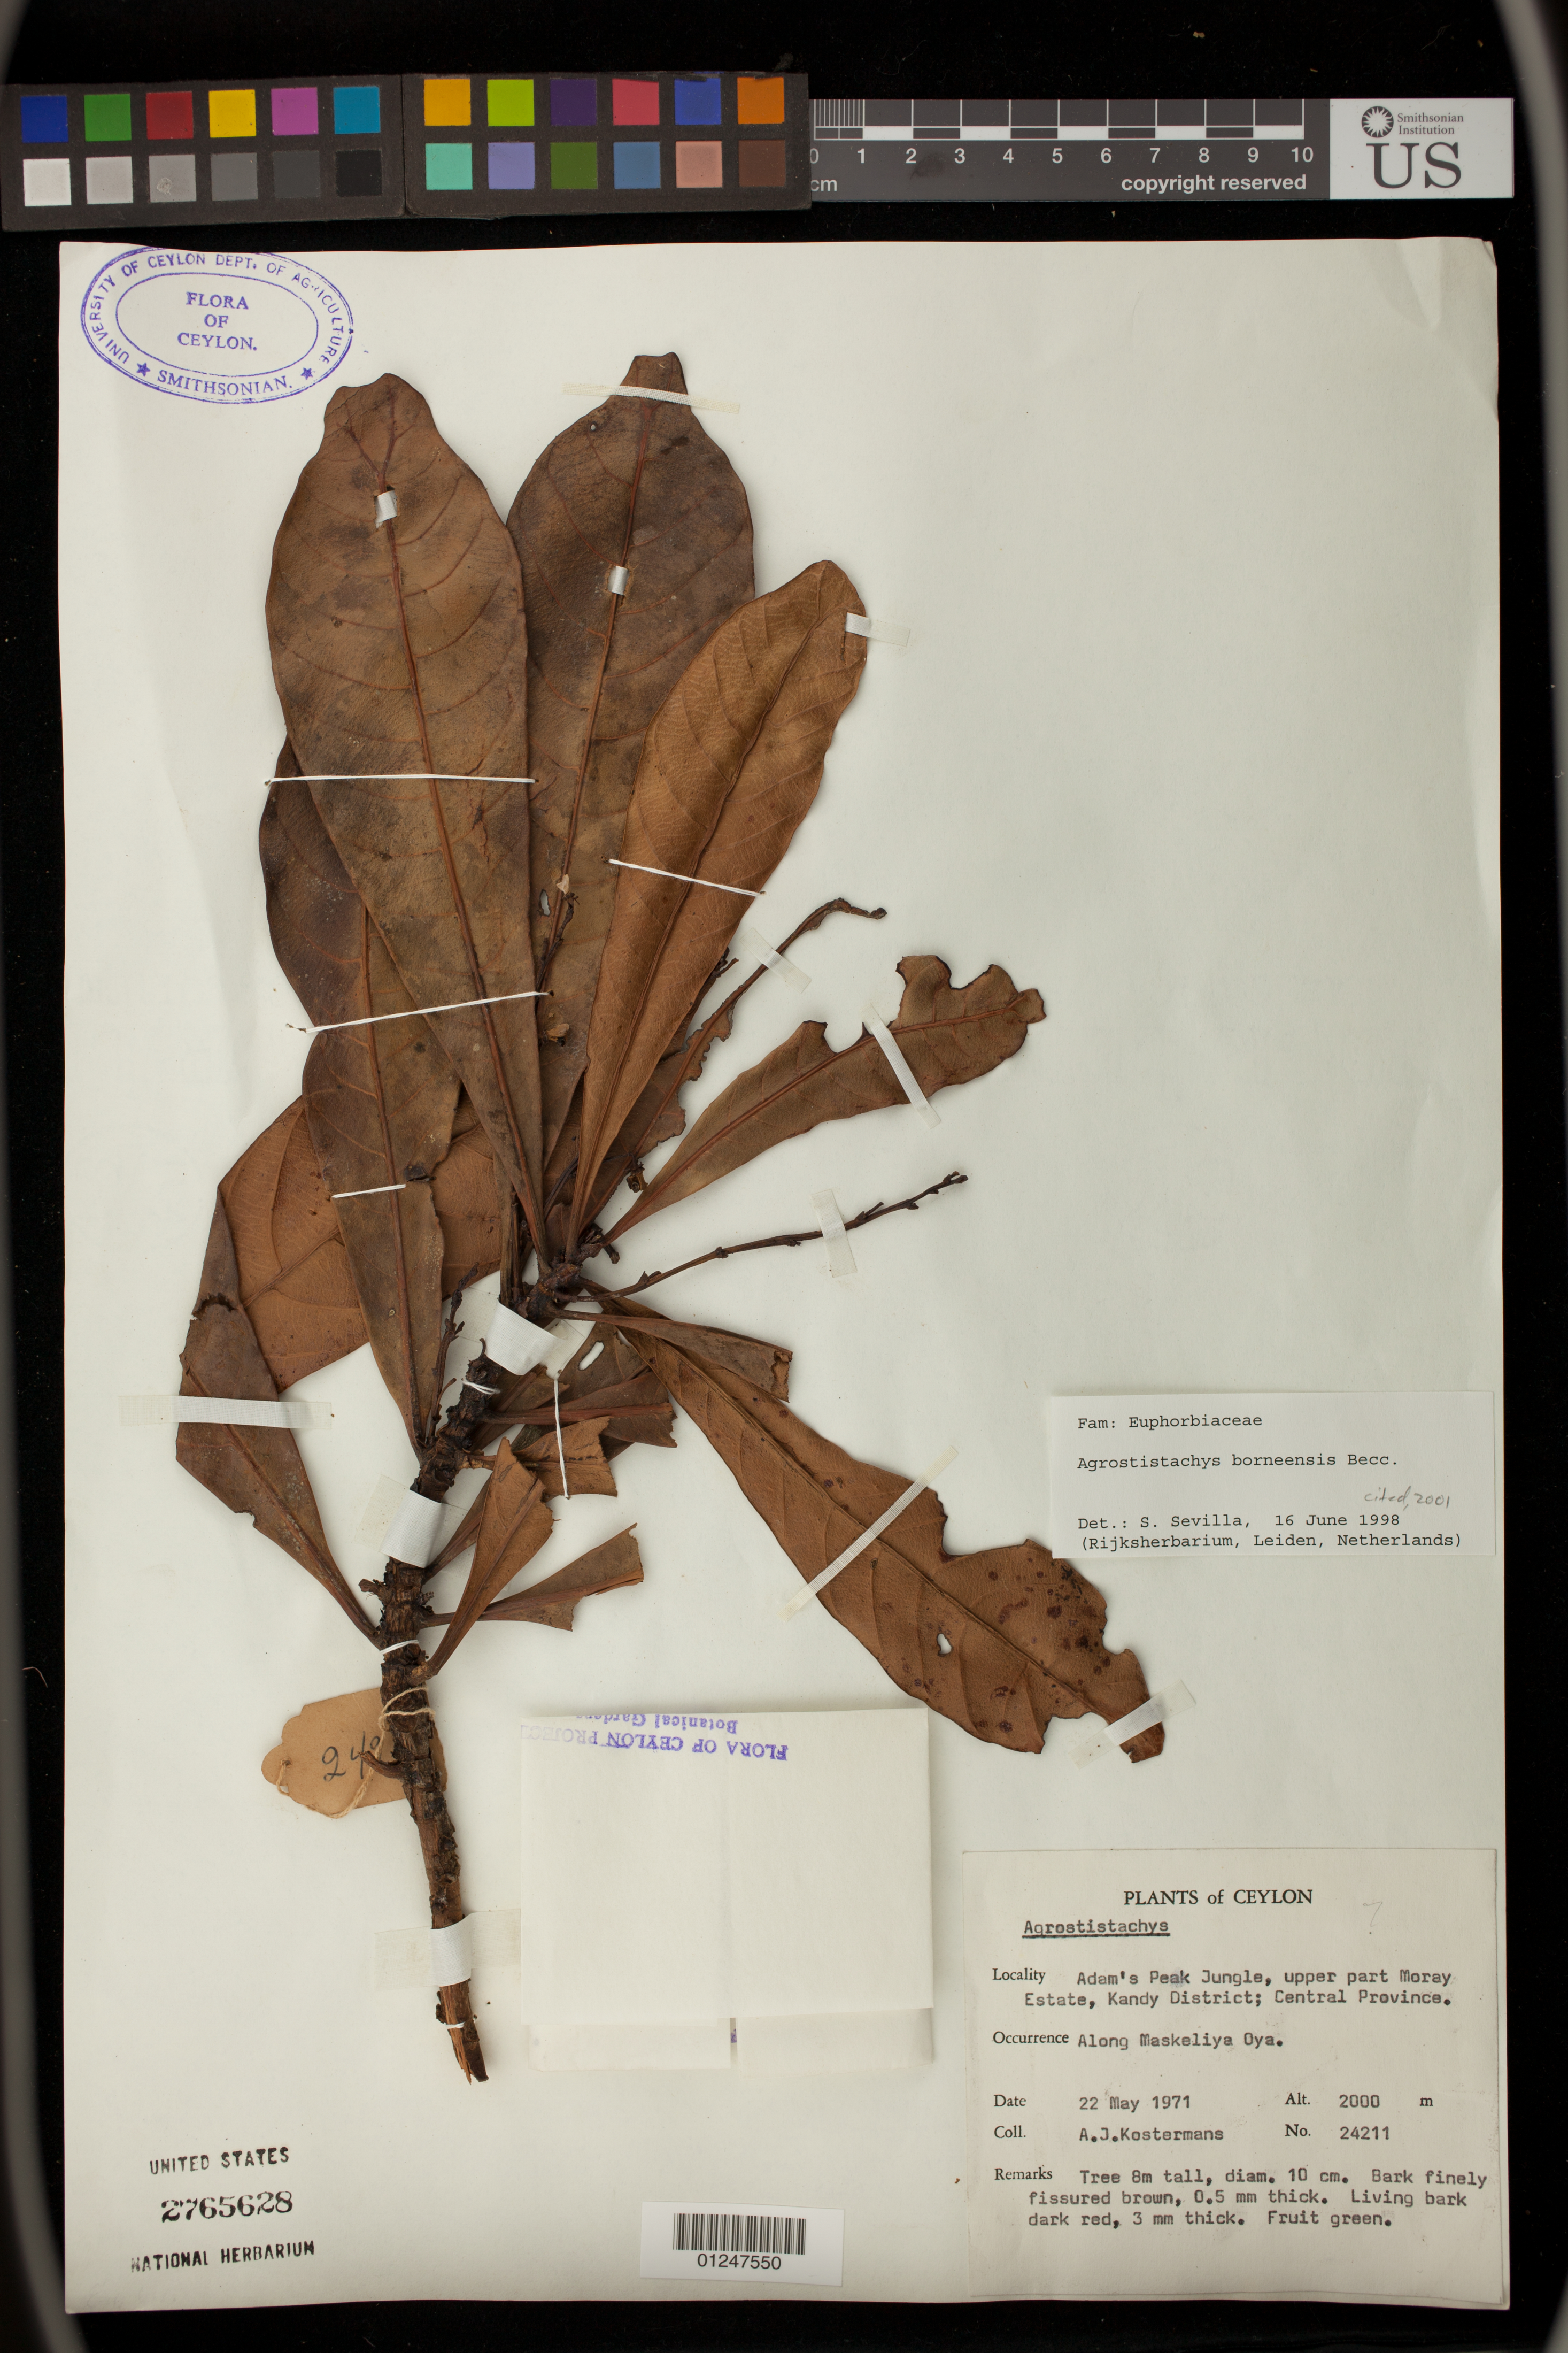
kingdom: Plantae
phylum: Tracheophyta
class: Magnoliopsida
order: Malpighiales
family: Euphorbiaceae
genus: Agrostistachys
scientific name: Agrostistachys borneensis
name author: Becc.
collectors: A. J. G. Kostermans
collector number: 24211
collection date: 1971-05-22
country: Sri Lanka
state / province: Central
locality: Adam's Peak Jungle, upper part Moray Estate, Kandy District.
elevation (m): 2000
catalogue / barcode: US 2765628